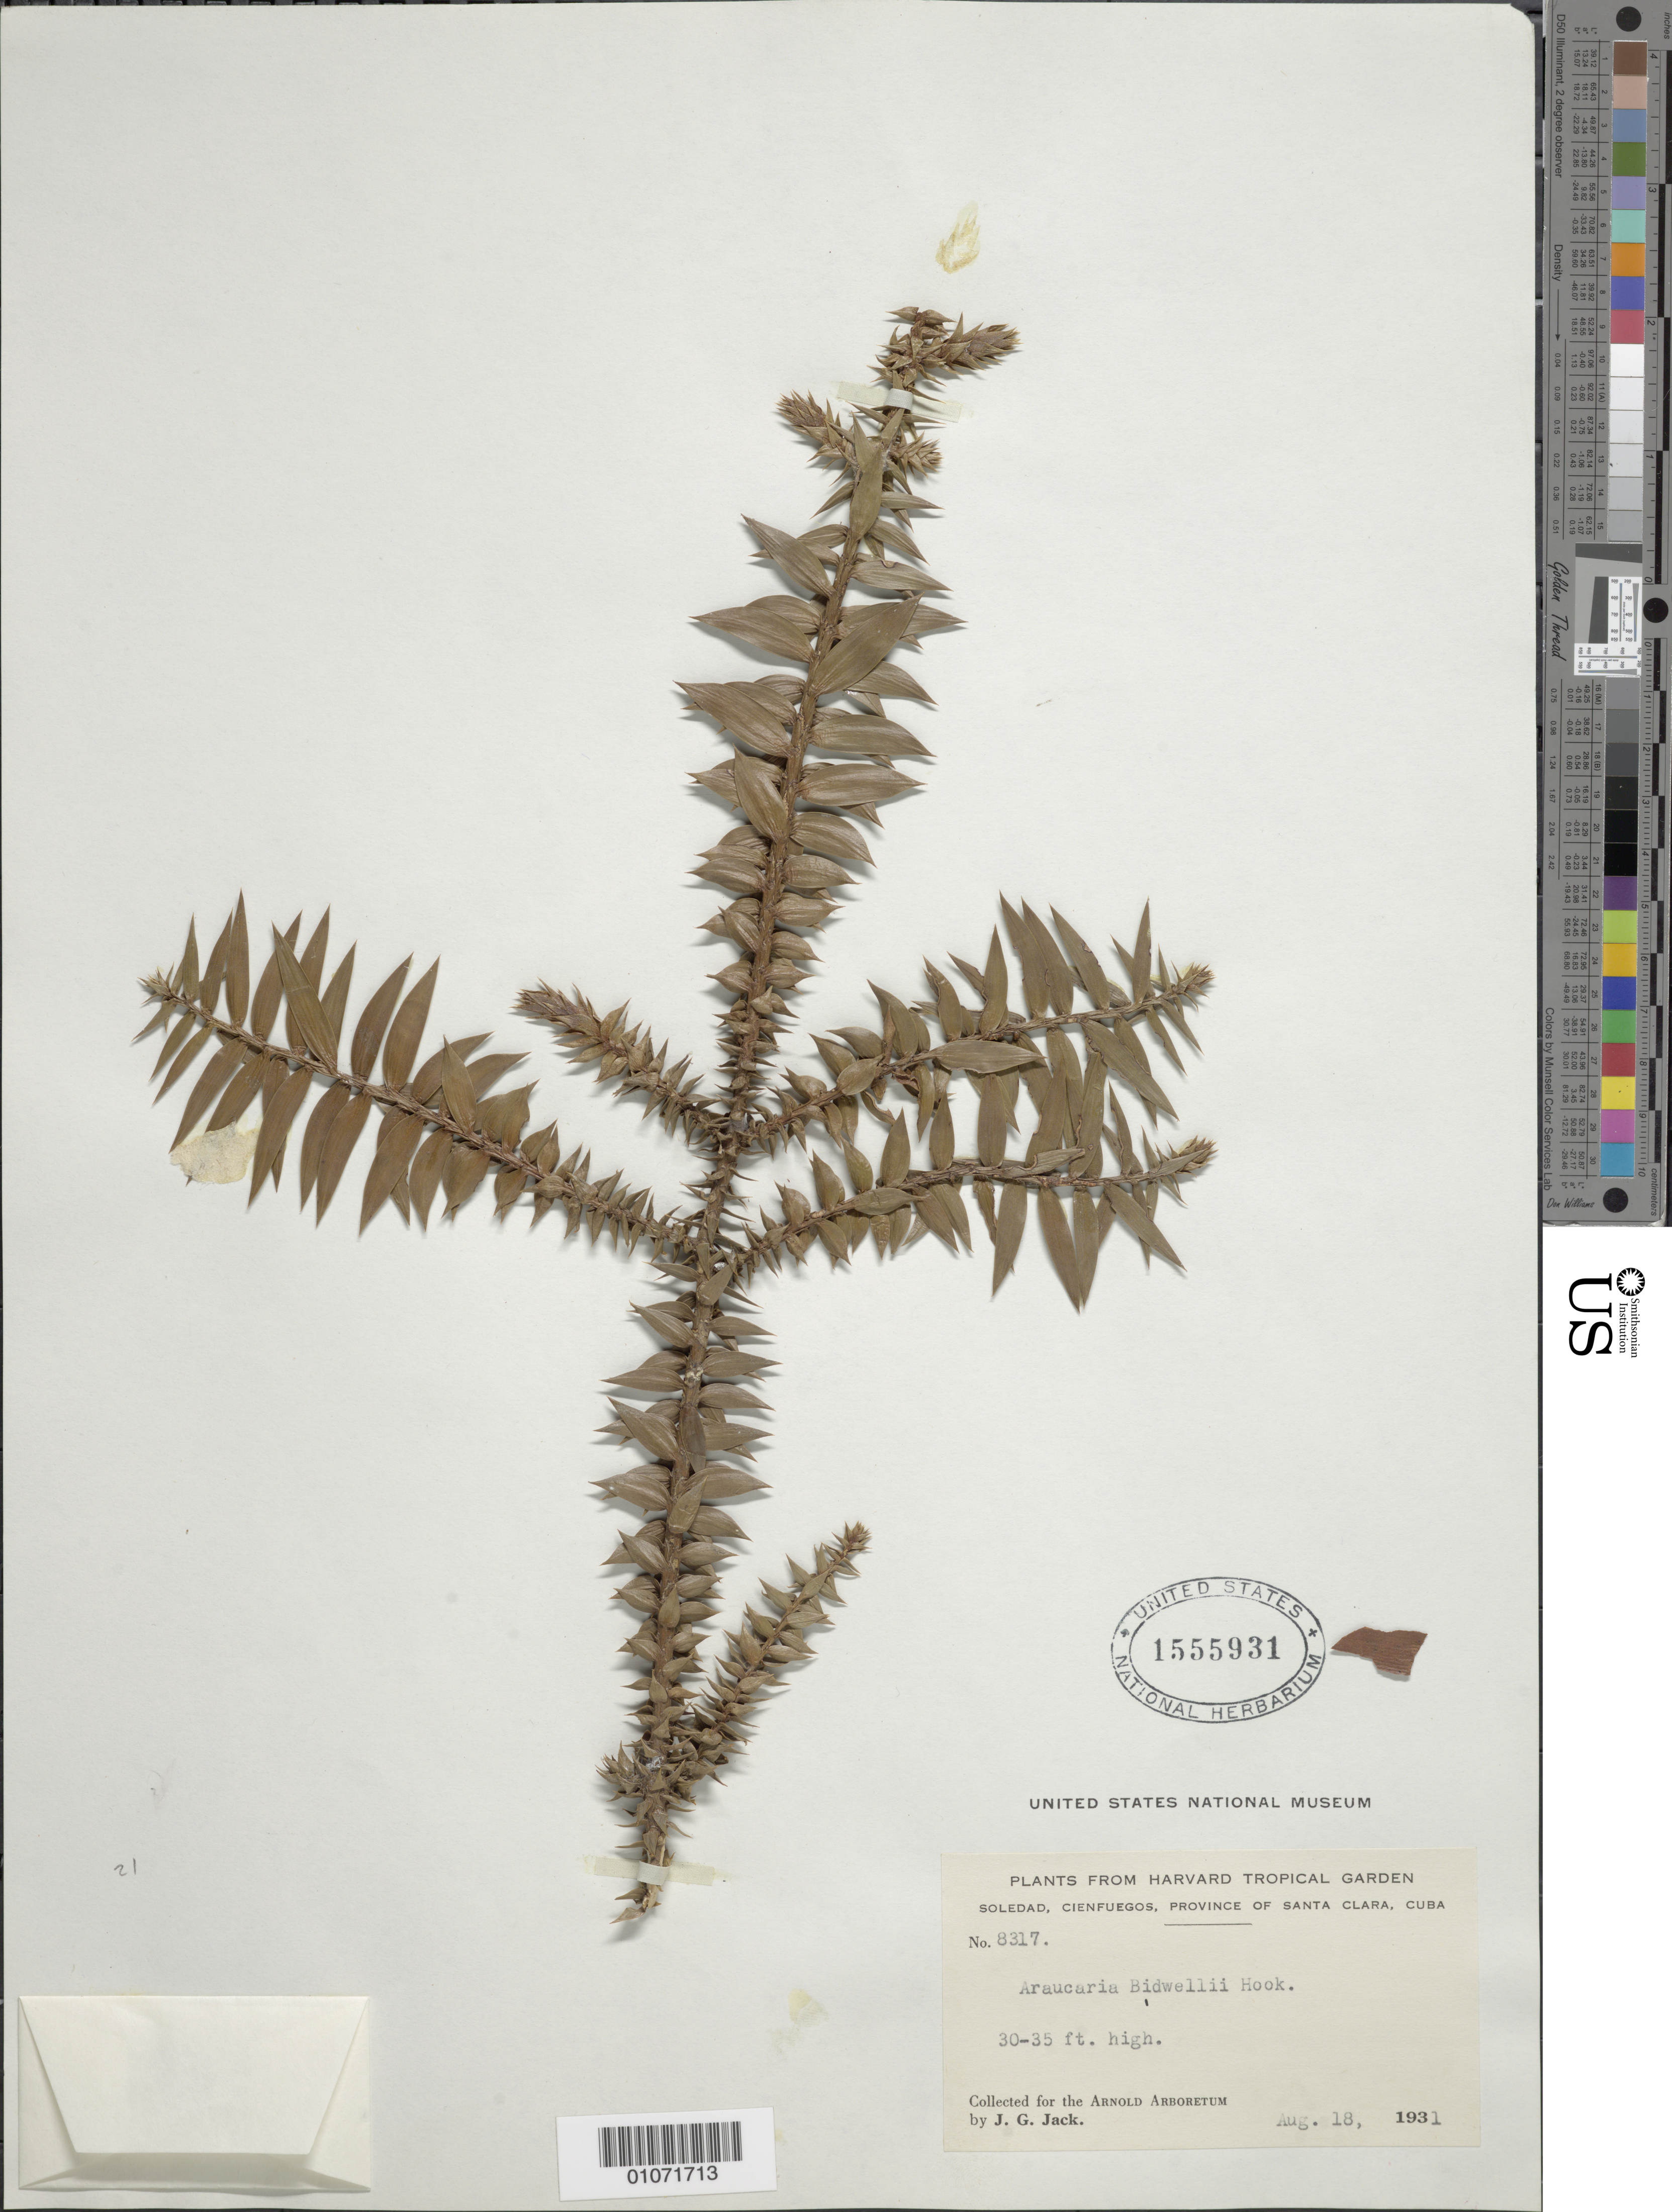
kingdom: Plantae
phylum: Tracheophyta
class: Pinopsida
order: Pinales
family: Araucariaceae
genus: Araucaria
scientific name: Araucaria bidwillii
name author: Hook.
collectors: J. G. Jack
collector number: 8317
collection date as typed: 18 Aug 1931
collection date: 1931-08-18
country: Cuba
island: Cuba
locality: Province of Santa Clara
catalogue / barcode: US 1555931